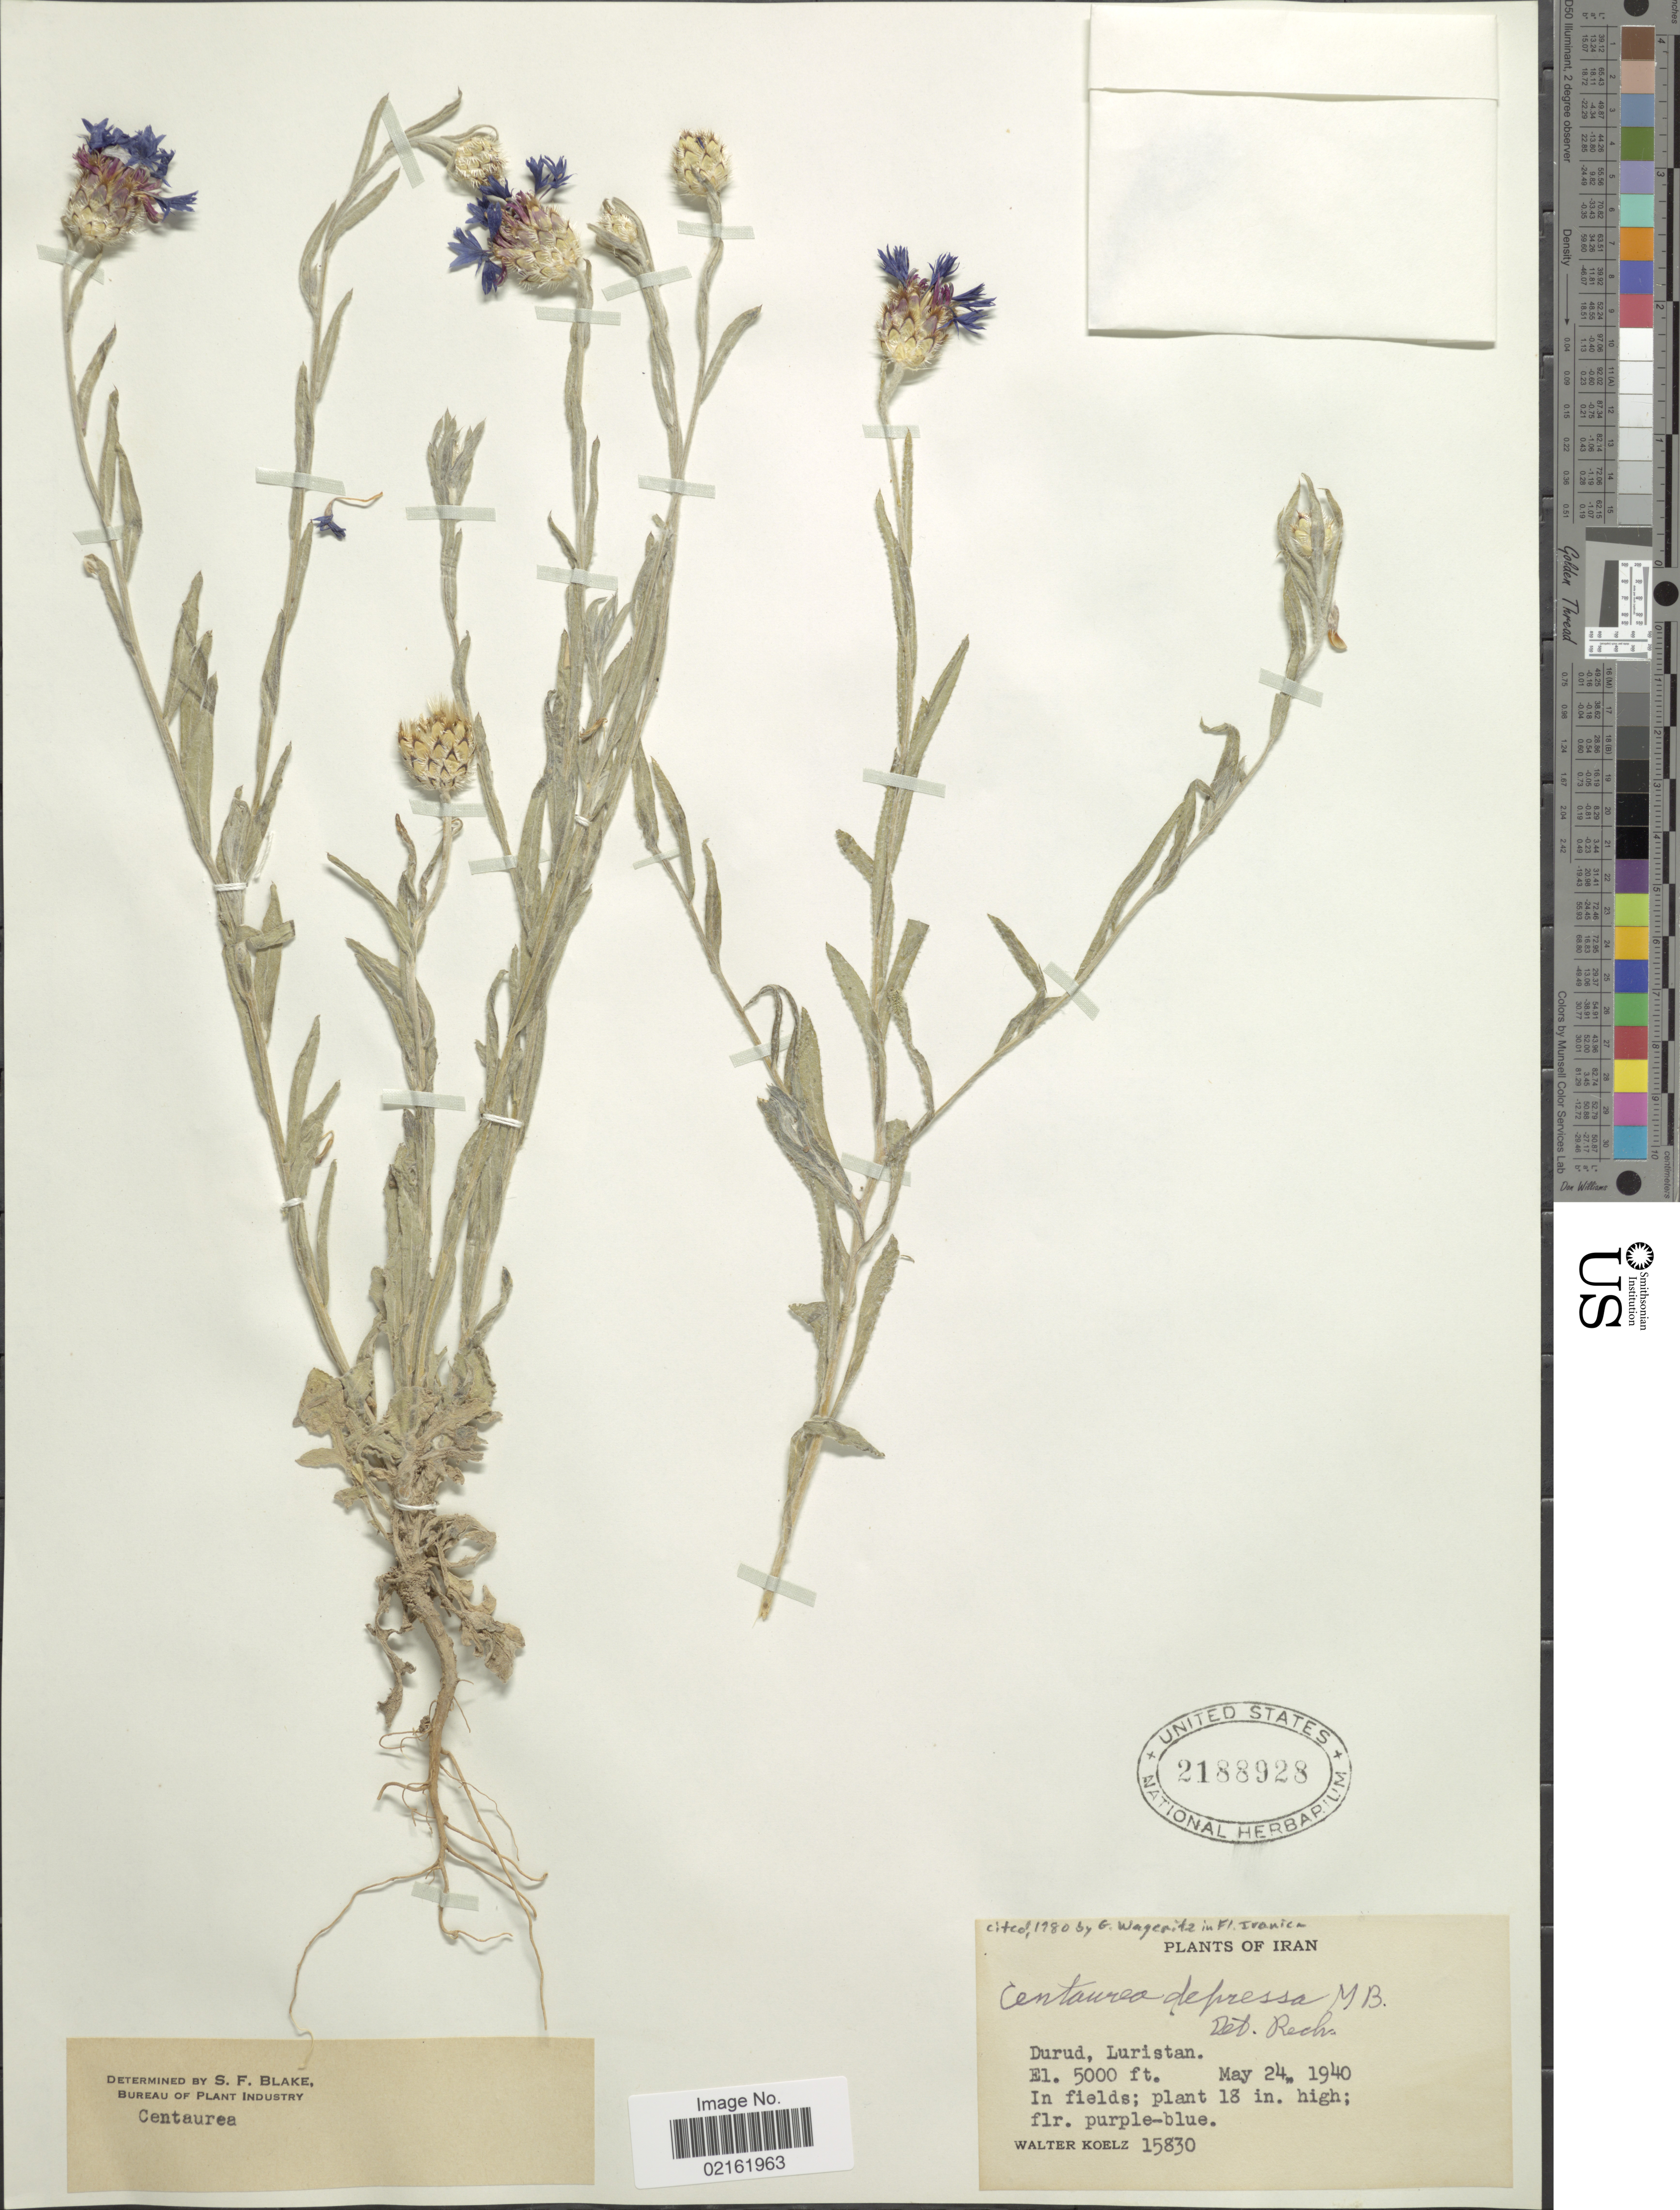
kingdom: Plantae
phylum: Tracheophyta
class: Magnoliopsida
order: Asterales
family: Asteraceae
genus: Centaurea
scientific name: Centaurea depressa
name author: M. Bieb.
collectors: W. N. Koelz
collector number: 15830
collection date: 1940-05-24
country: Iran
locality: Durud, Luristan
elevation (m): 1524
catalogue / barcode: US 2188928